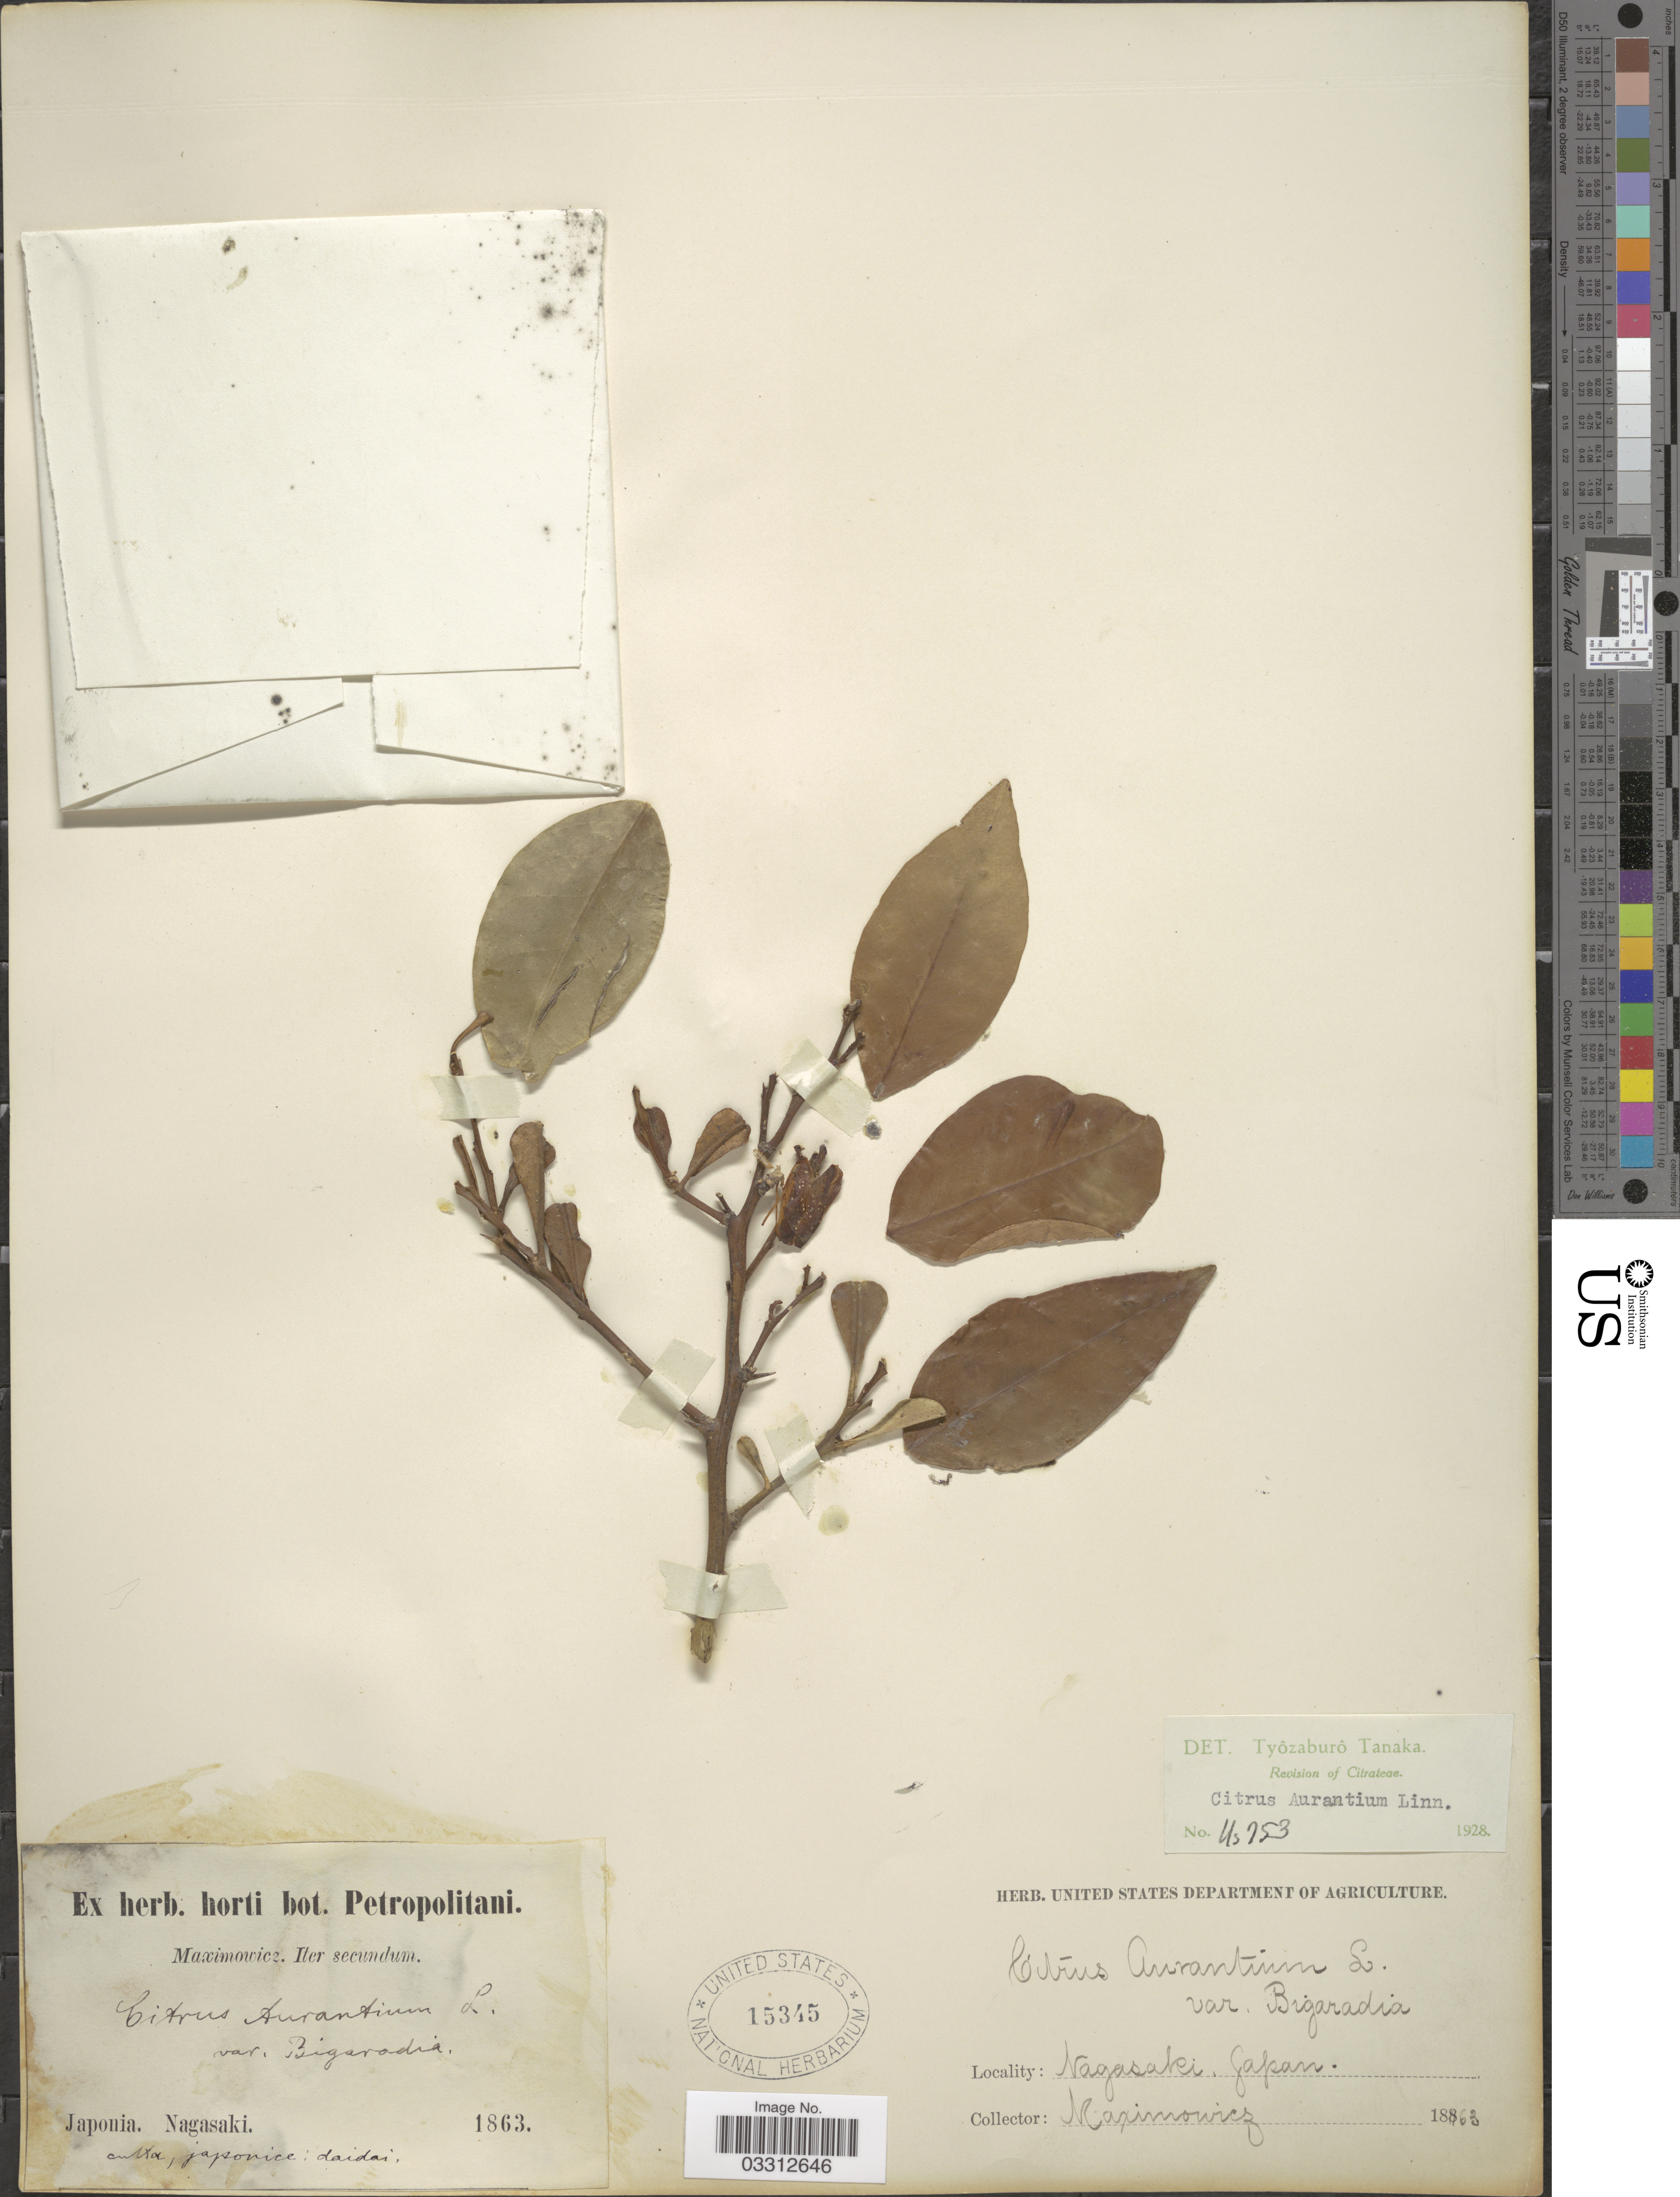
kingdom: Plantae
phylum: Tracheophyta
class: Magnoliopsida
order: Sapindales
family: Rutaceae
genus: Citrus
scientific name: Citrus x aurantium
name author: L.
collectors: Maximowicz, --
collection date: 1863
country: Japan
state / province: Nagasaki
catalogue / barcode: US 15345